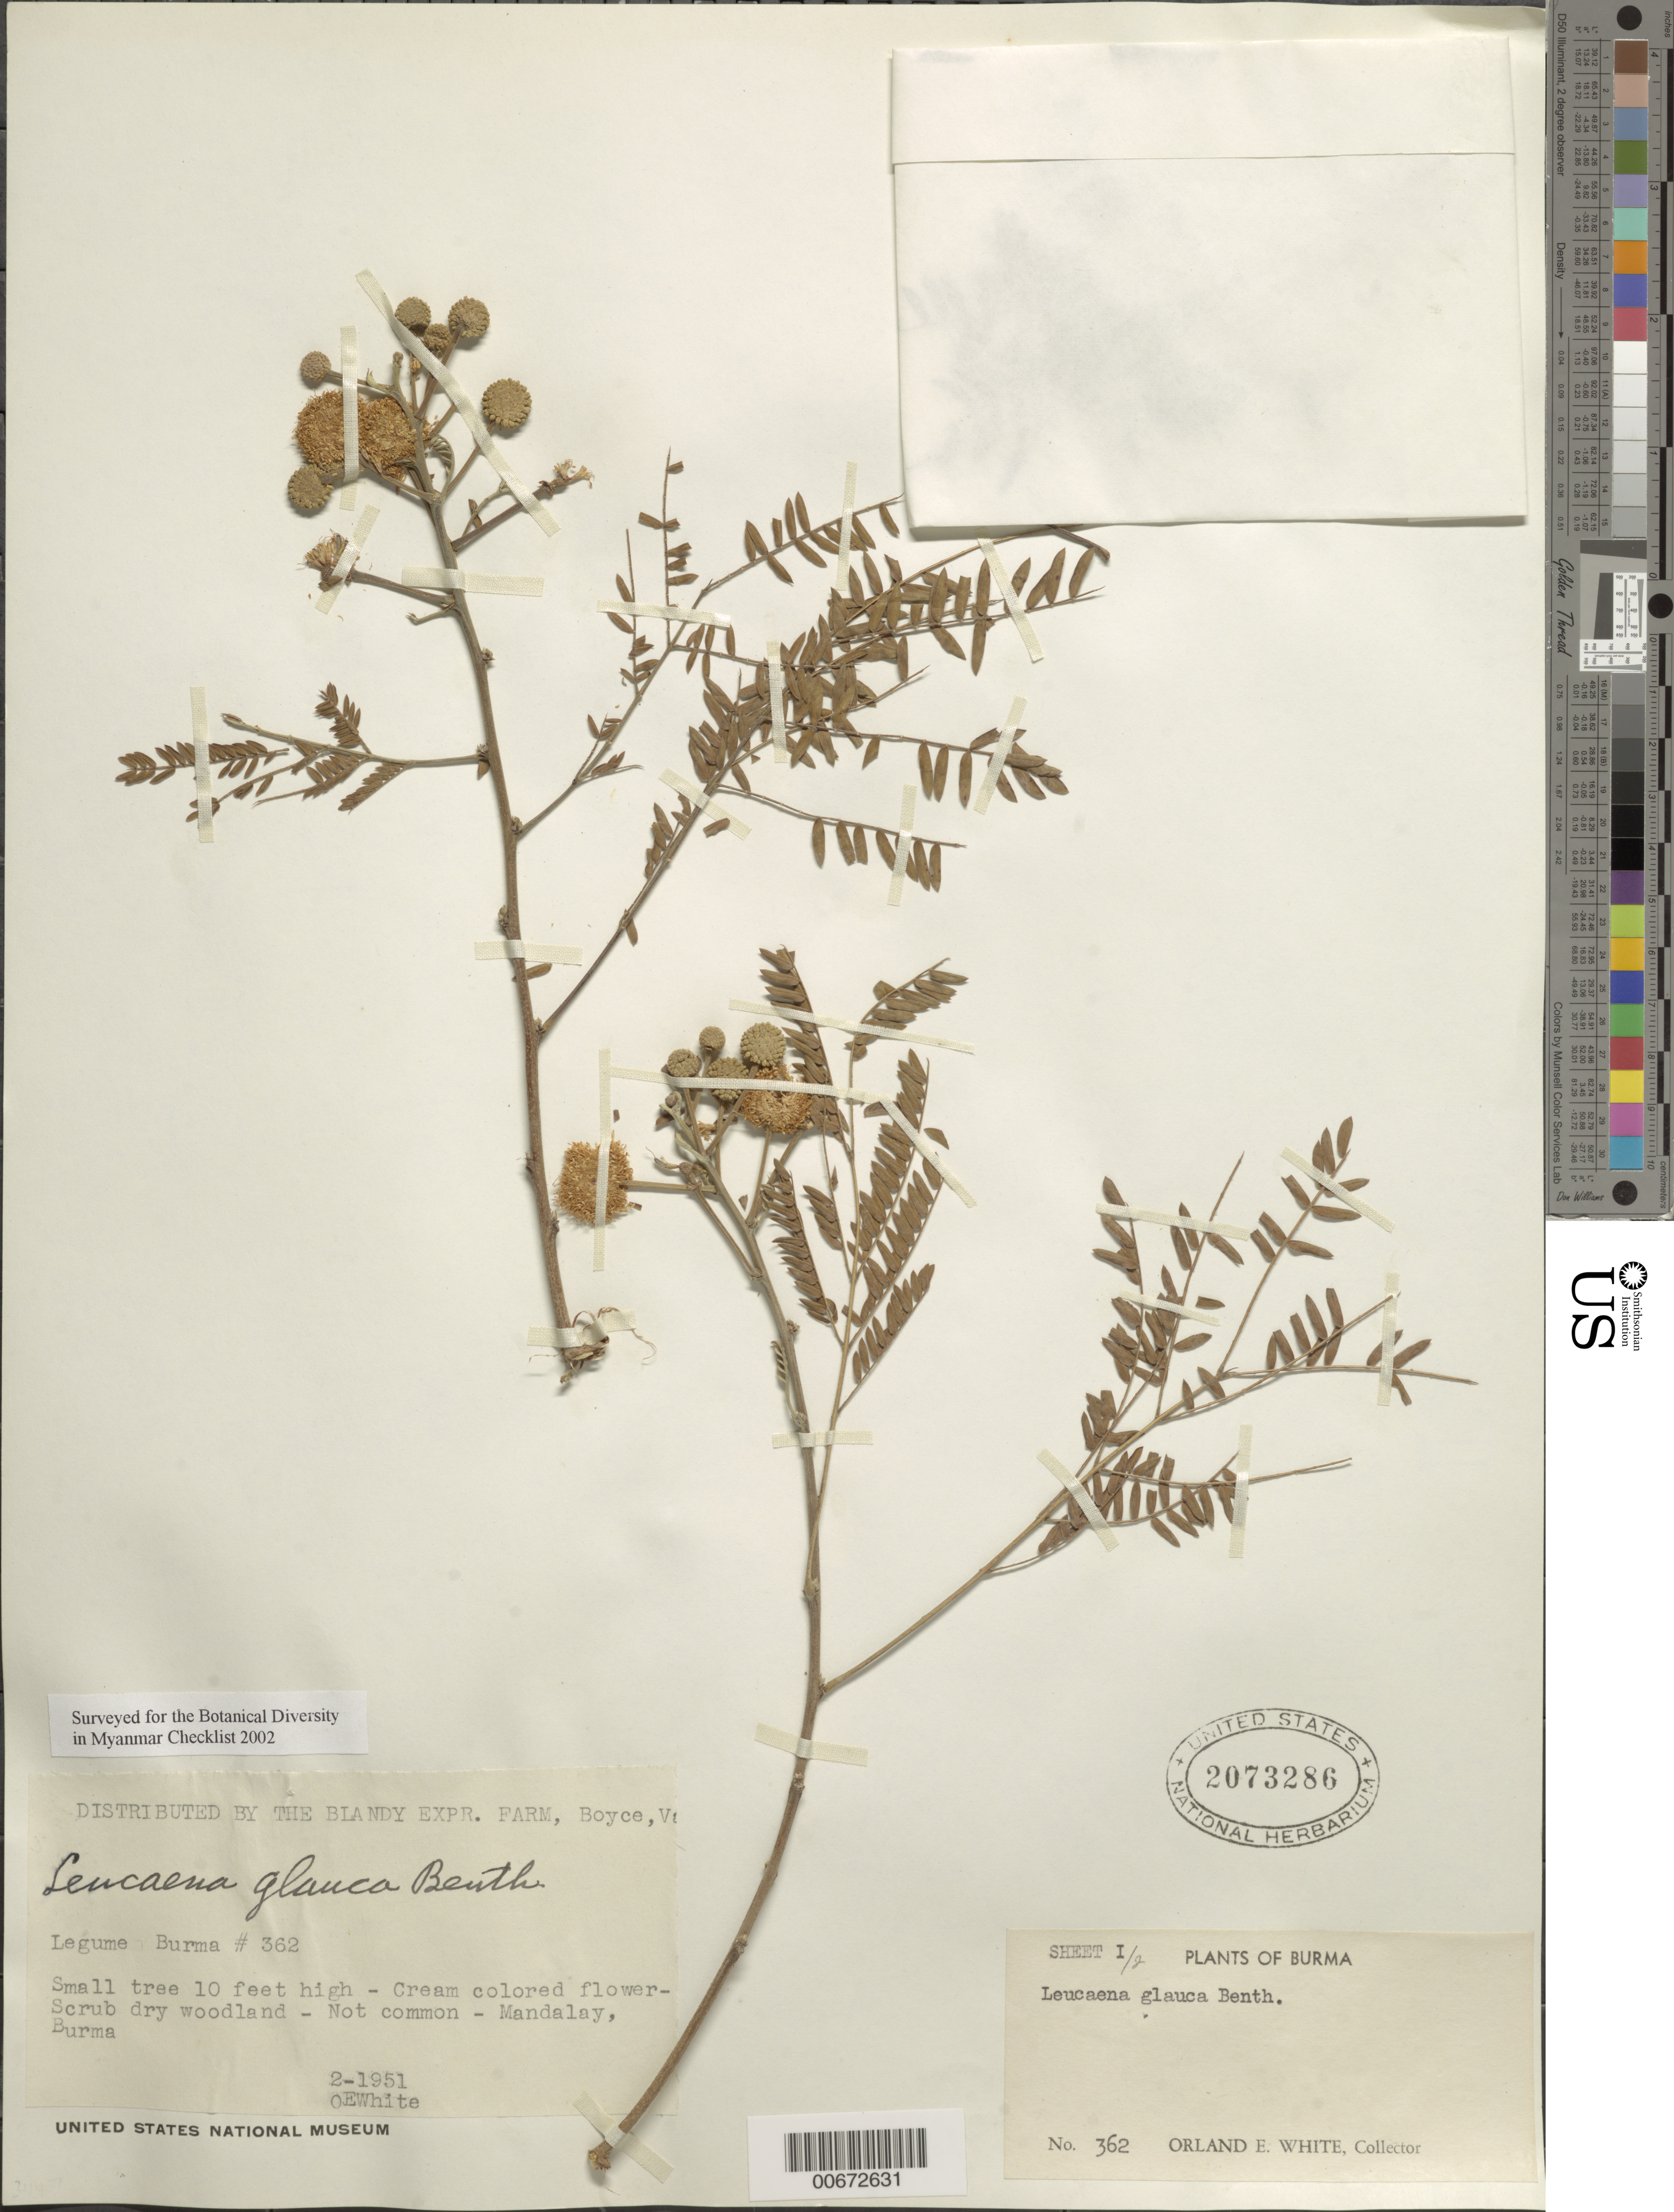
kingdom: Plantae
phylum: Tracheophyta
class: Magnoliopsida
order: Fabales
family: Fabaceae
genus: Leucaena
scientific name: Leucaena leucocephala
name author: (Lam.) de Wit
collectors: O. E. White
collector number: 362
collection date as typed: Feb 1951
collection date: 1951-02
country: Myanmar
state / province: Mandalay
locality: Mandalay.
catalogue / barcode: US 2073286